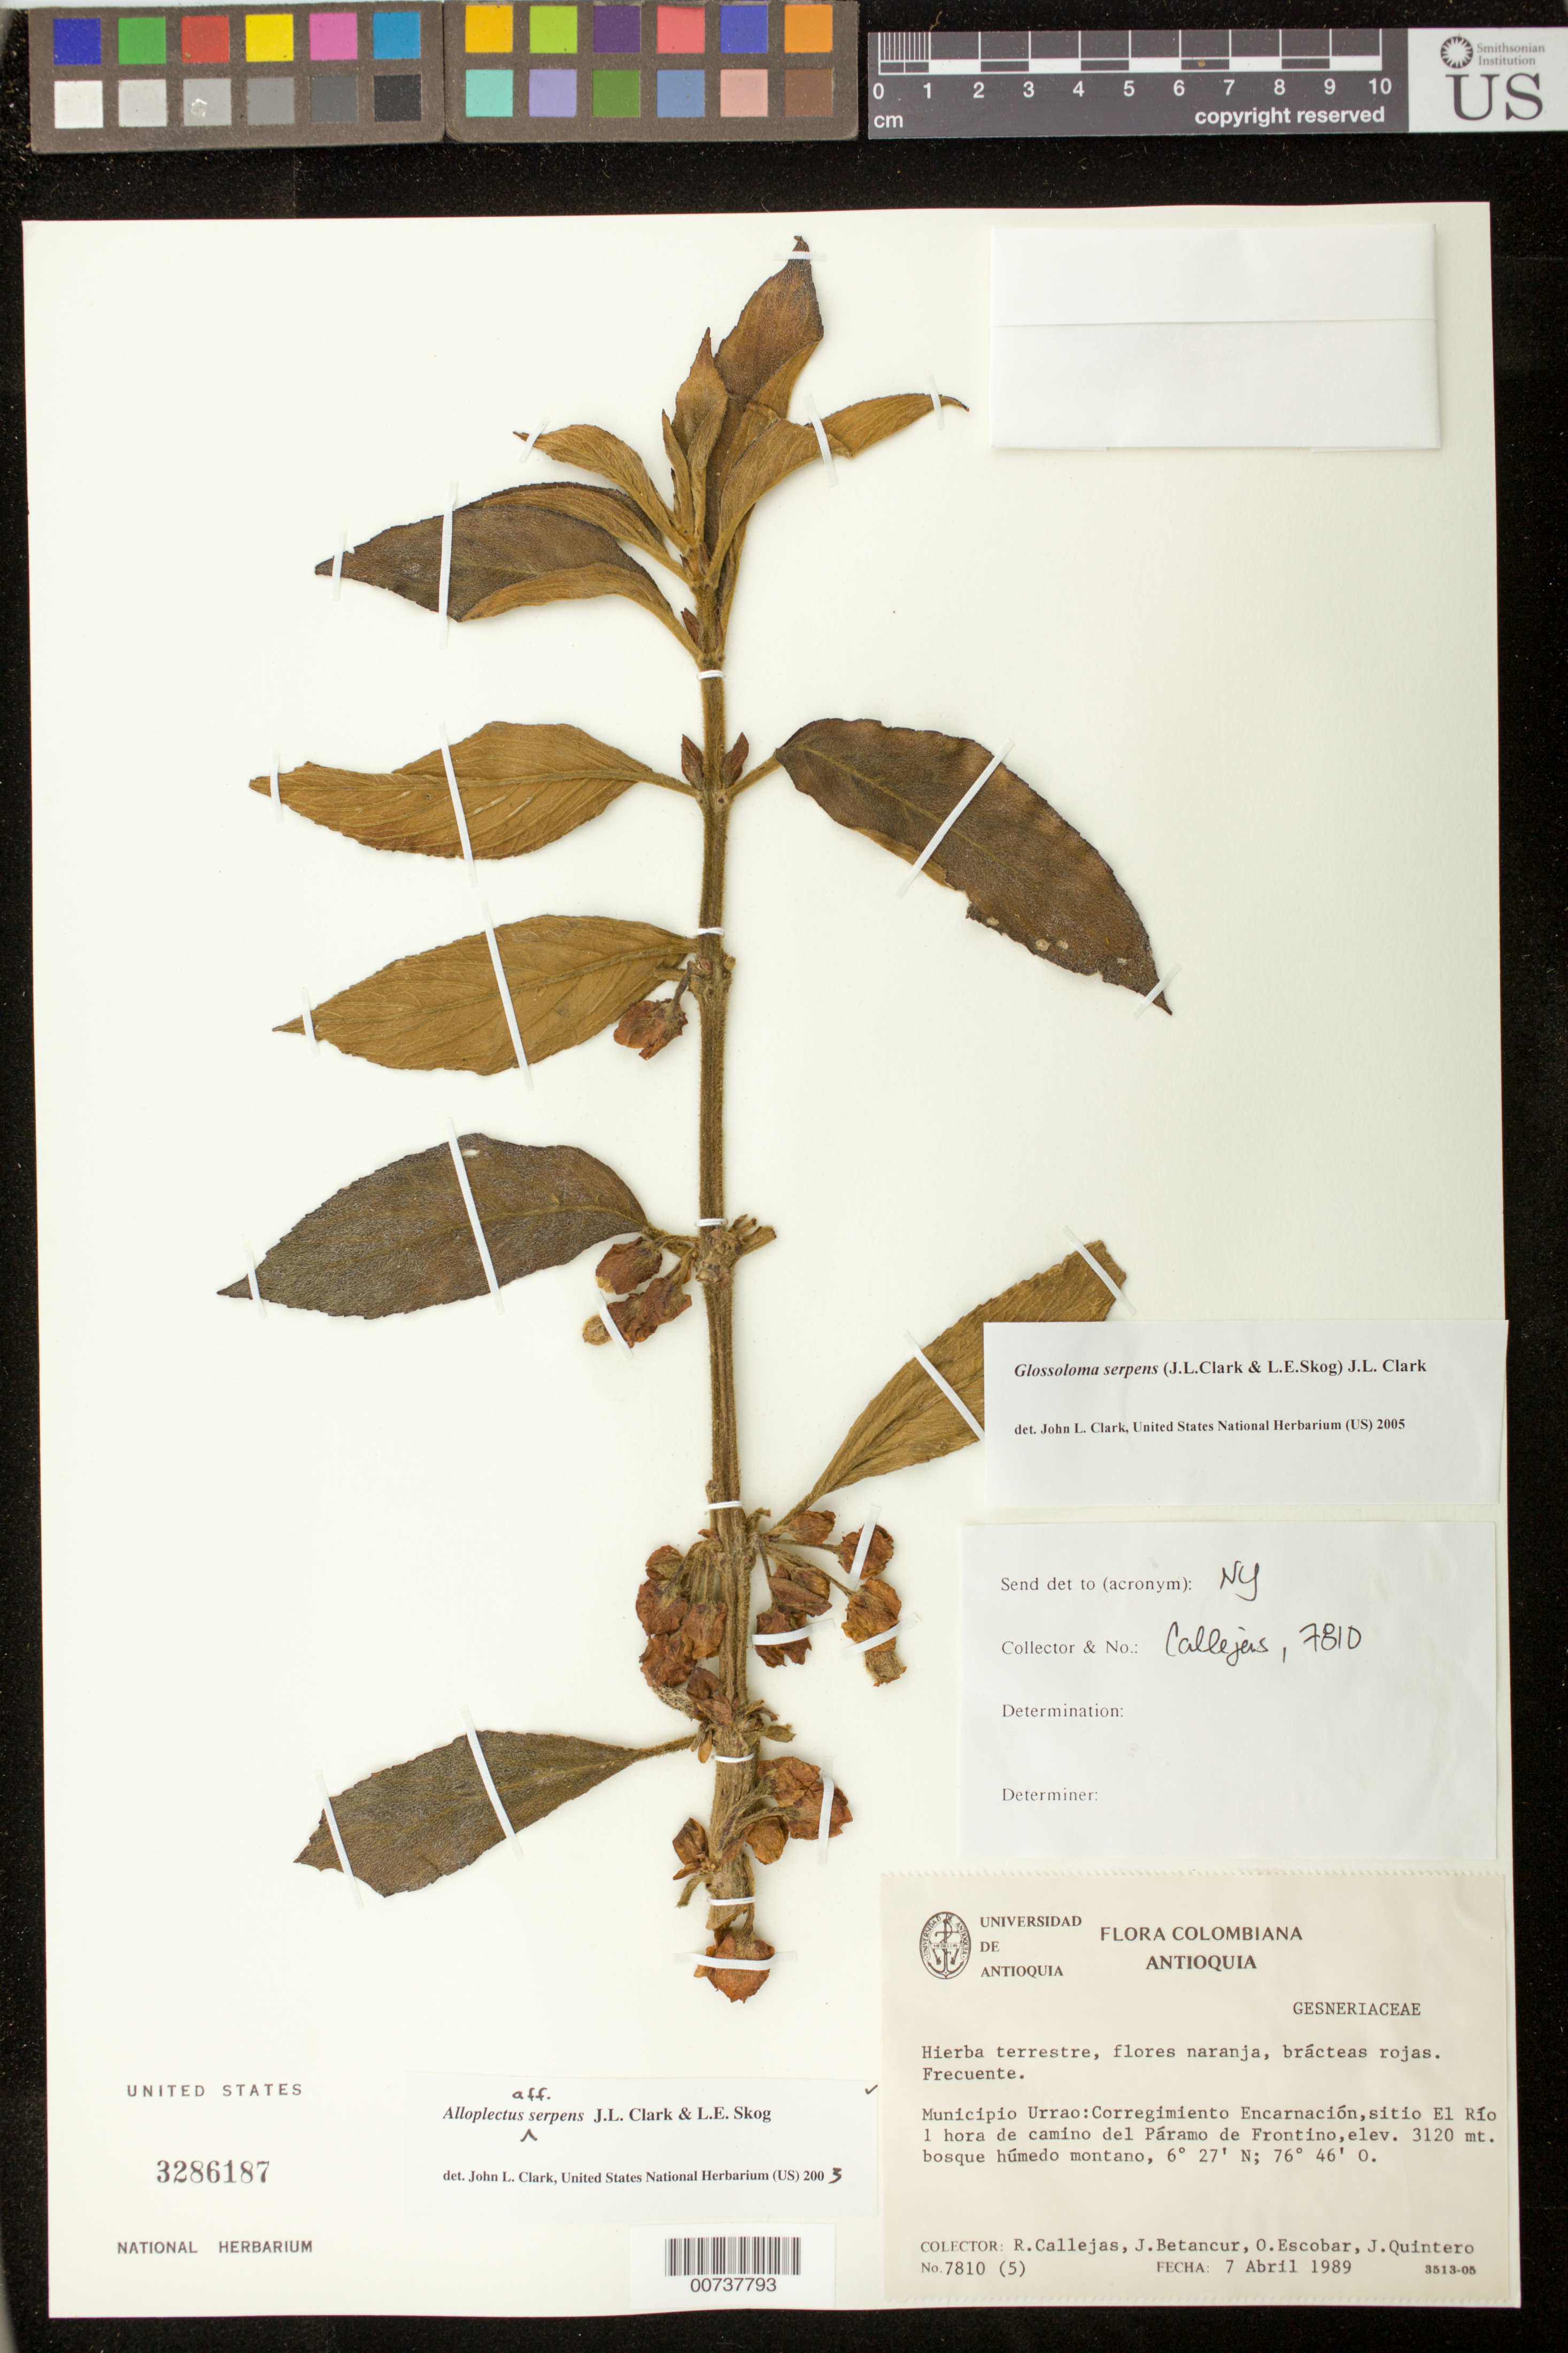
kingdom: Plantae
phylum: Tracheophyta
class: Magnoliopsida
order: Lamiales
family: Gesneriaceae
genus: Glossoloma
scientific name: Glossoloma serpens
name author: (J.L. Clark & L.E. Skog) J.L. Clark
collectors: R. Callejas, J. C. Betancur, O. D. Escobar & J. Quintero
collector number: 7810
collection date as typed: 07 Apr 1989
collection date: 1989-04-07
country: Colombia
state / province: Antioquia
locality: Mpio. Urrao: corregimiento Encarnación, sitio El Río 1 hora de camino del Páramo de Frontino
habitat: Bosque húmedo montano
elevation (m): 3120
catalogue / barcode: US 3286187